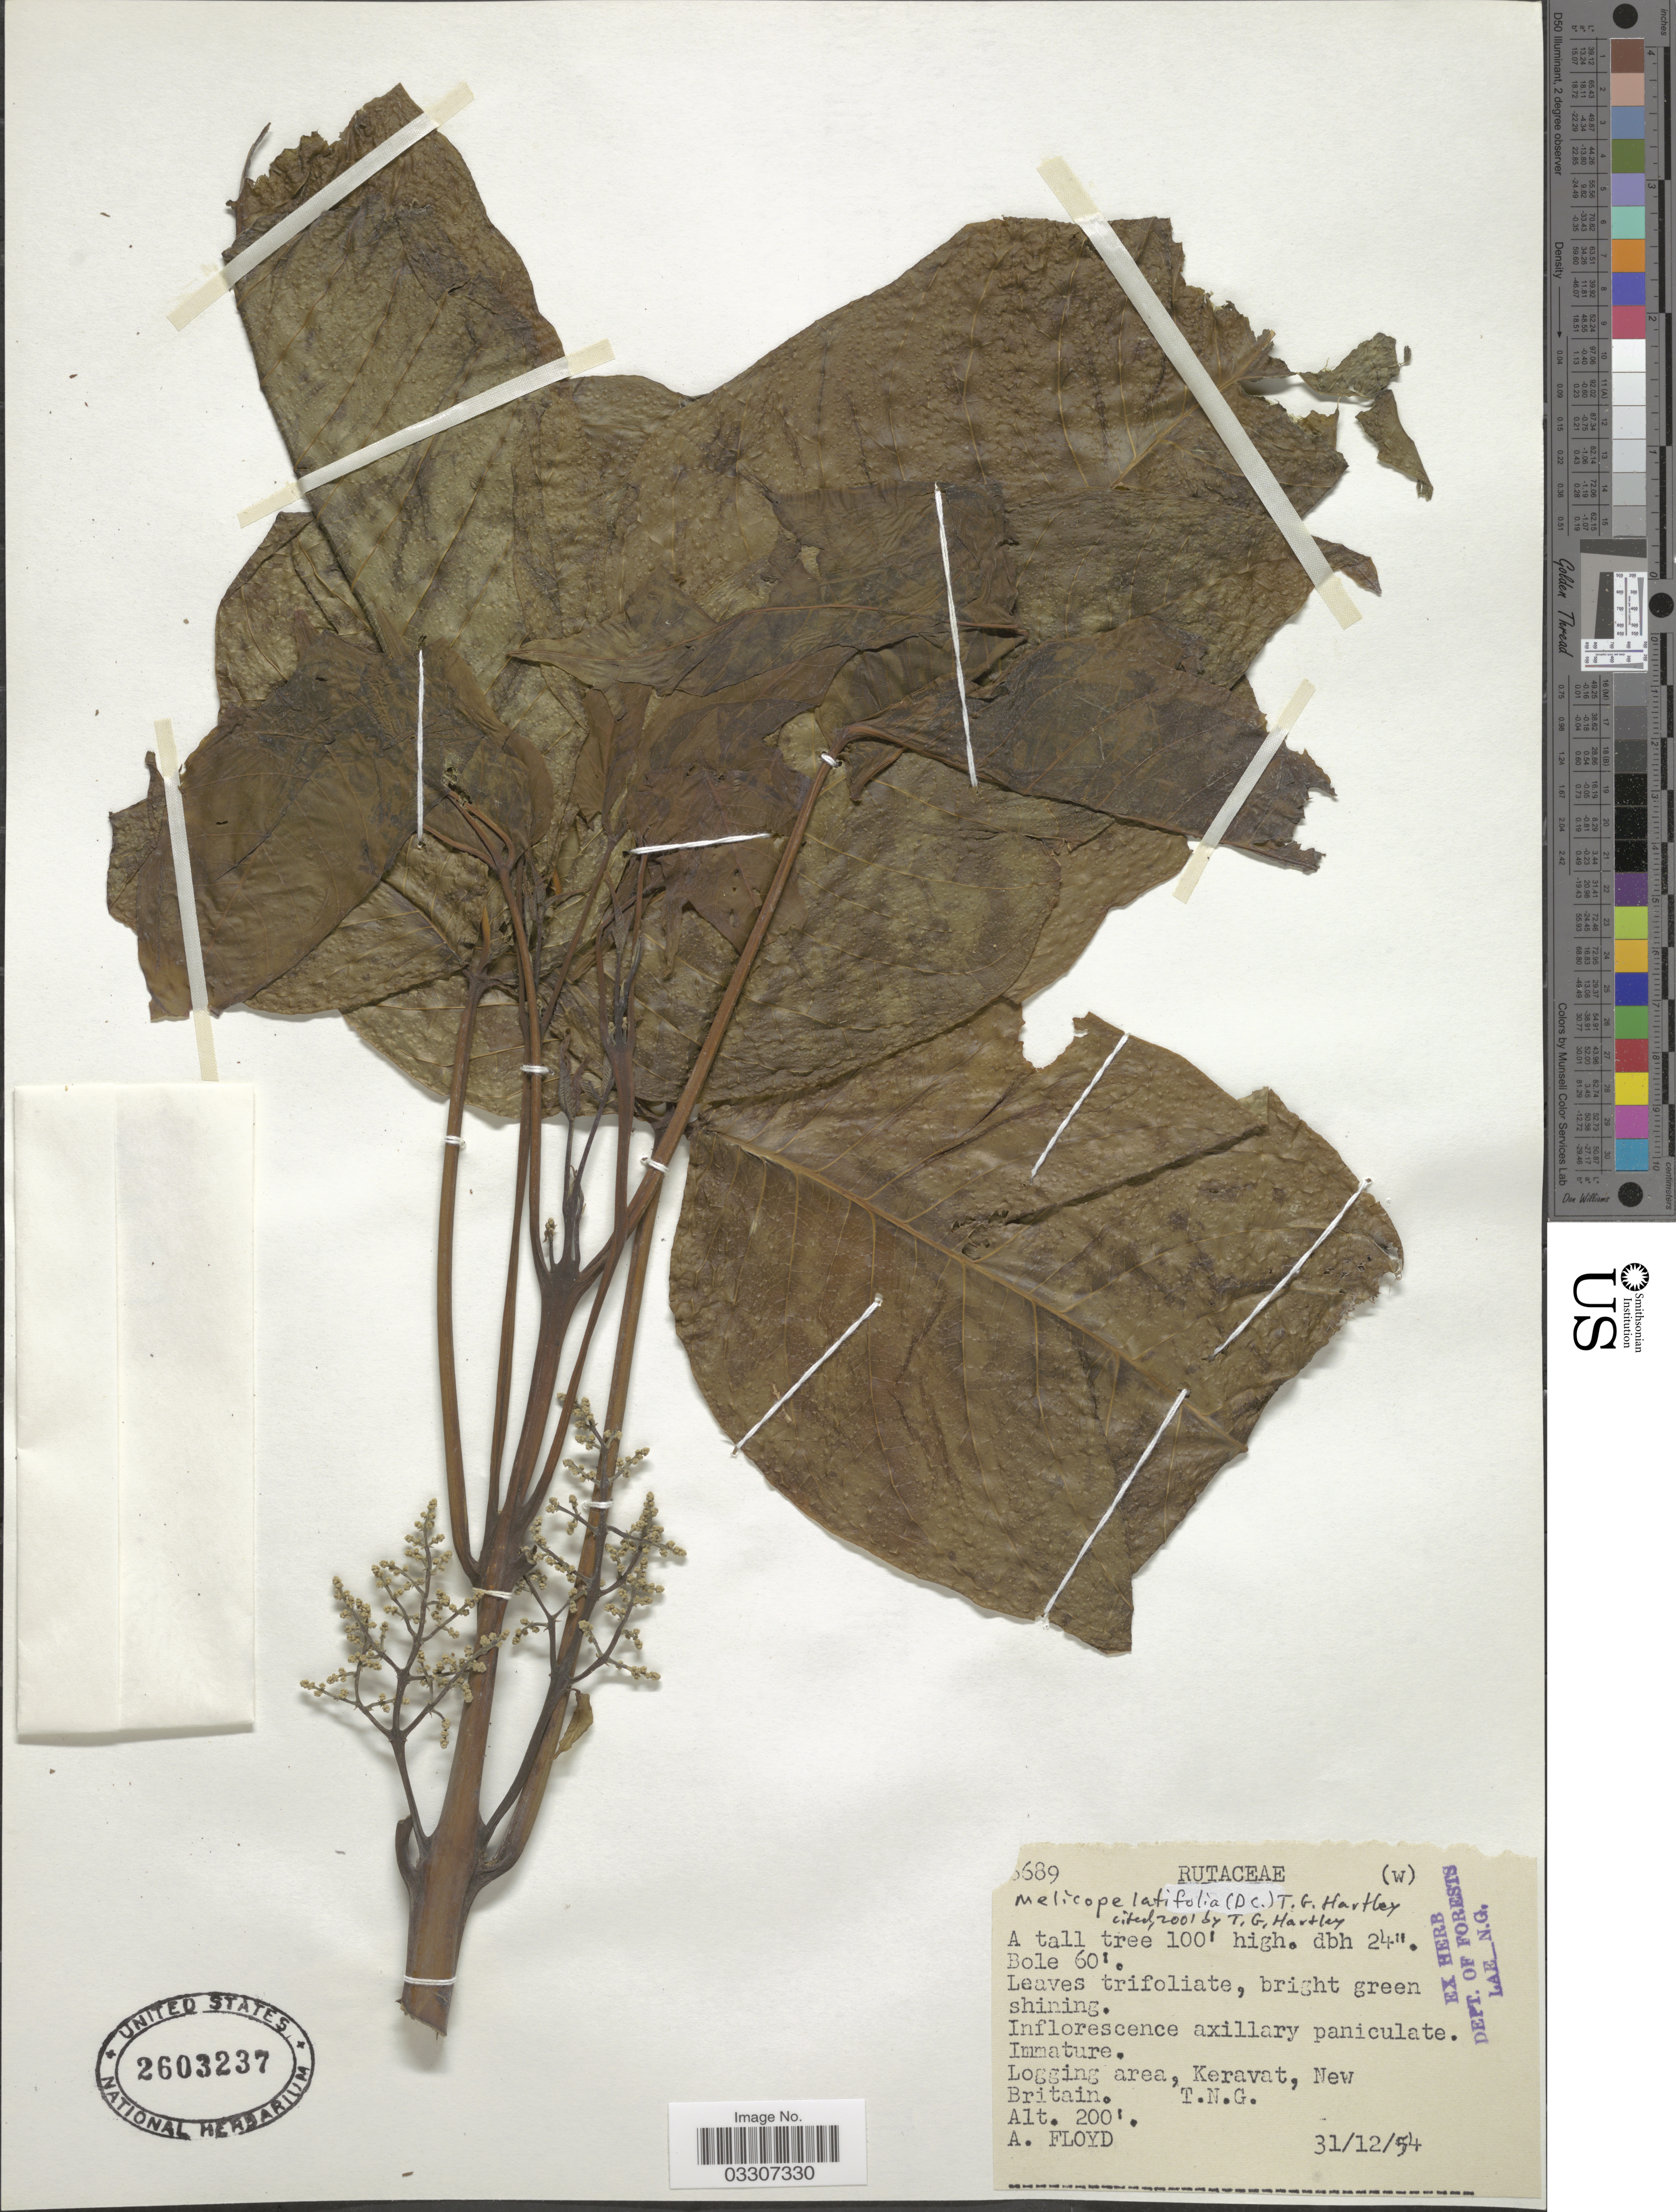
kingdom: Plantae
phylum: Tracheophyta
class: Magnoliopsida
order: Sapindales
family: Rutaceae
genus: Melicope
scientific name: Melicope latifolia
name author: (DC.) T.G. Hartley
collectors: A. Floyd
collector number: !689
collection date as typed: Transcribed d/m/y: 31/12/54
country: Papua New Guinea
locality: Logging area, Keravat, New Britain. T. N. G.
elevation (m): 61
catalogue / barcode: US 2603237